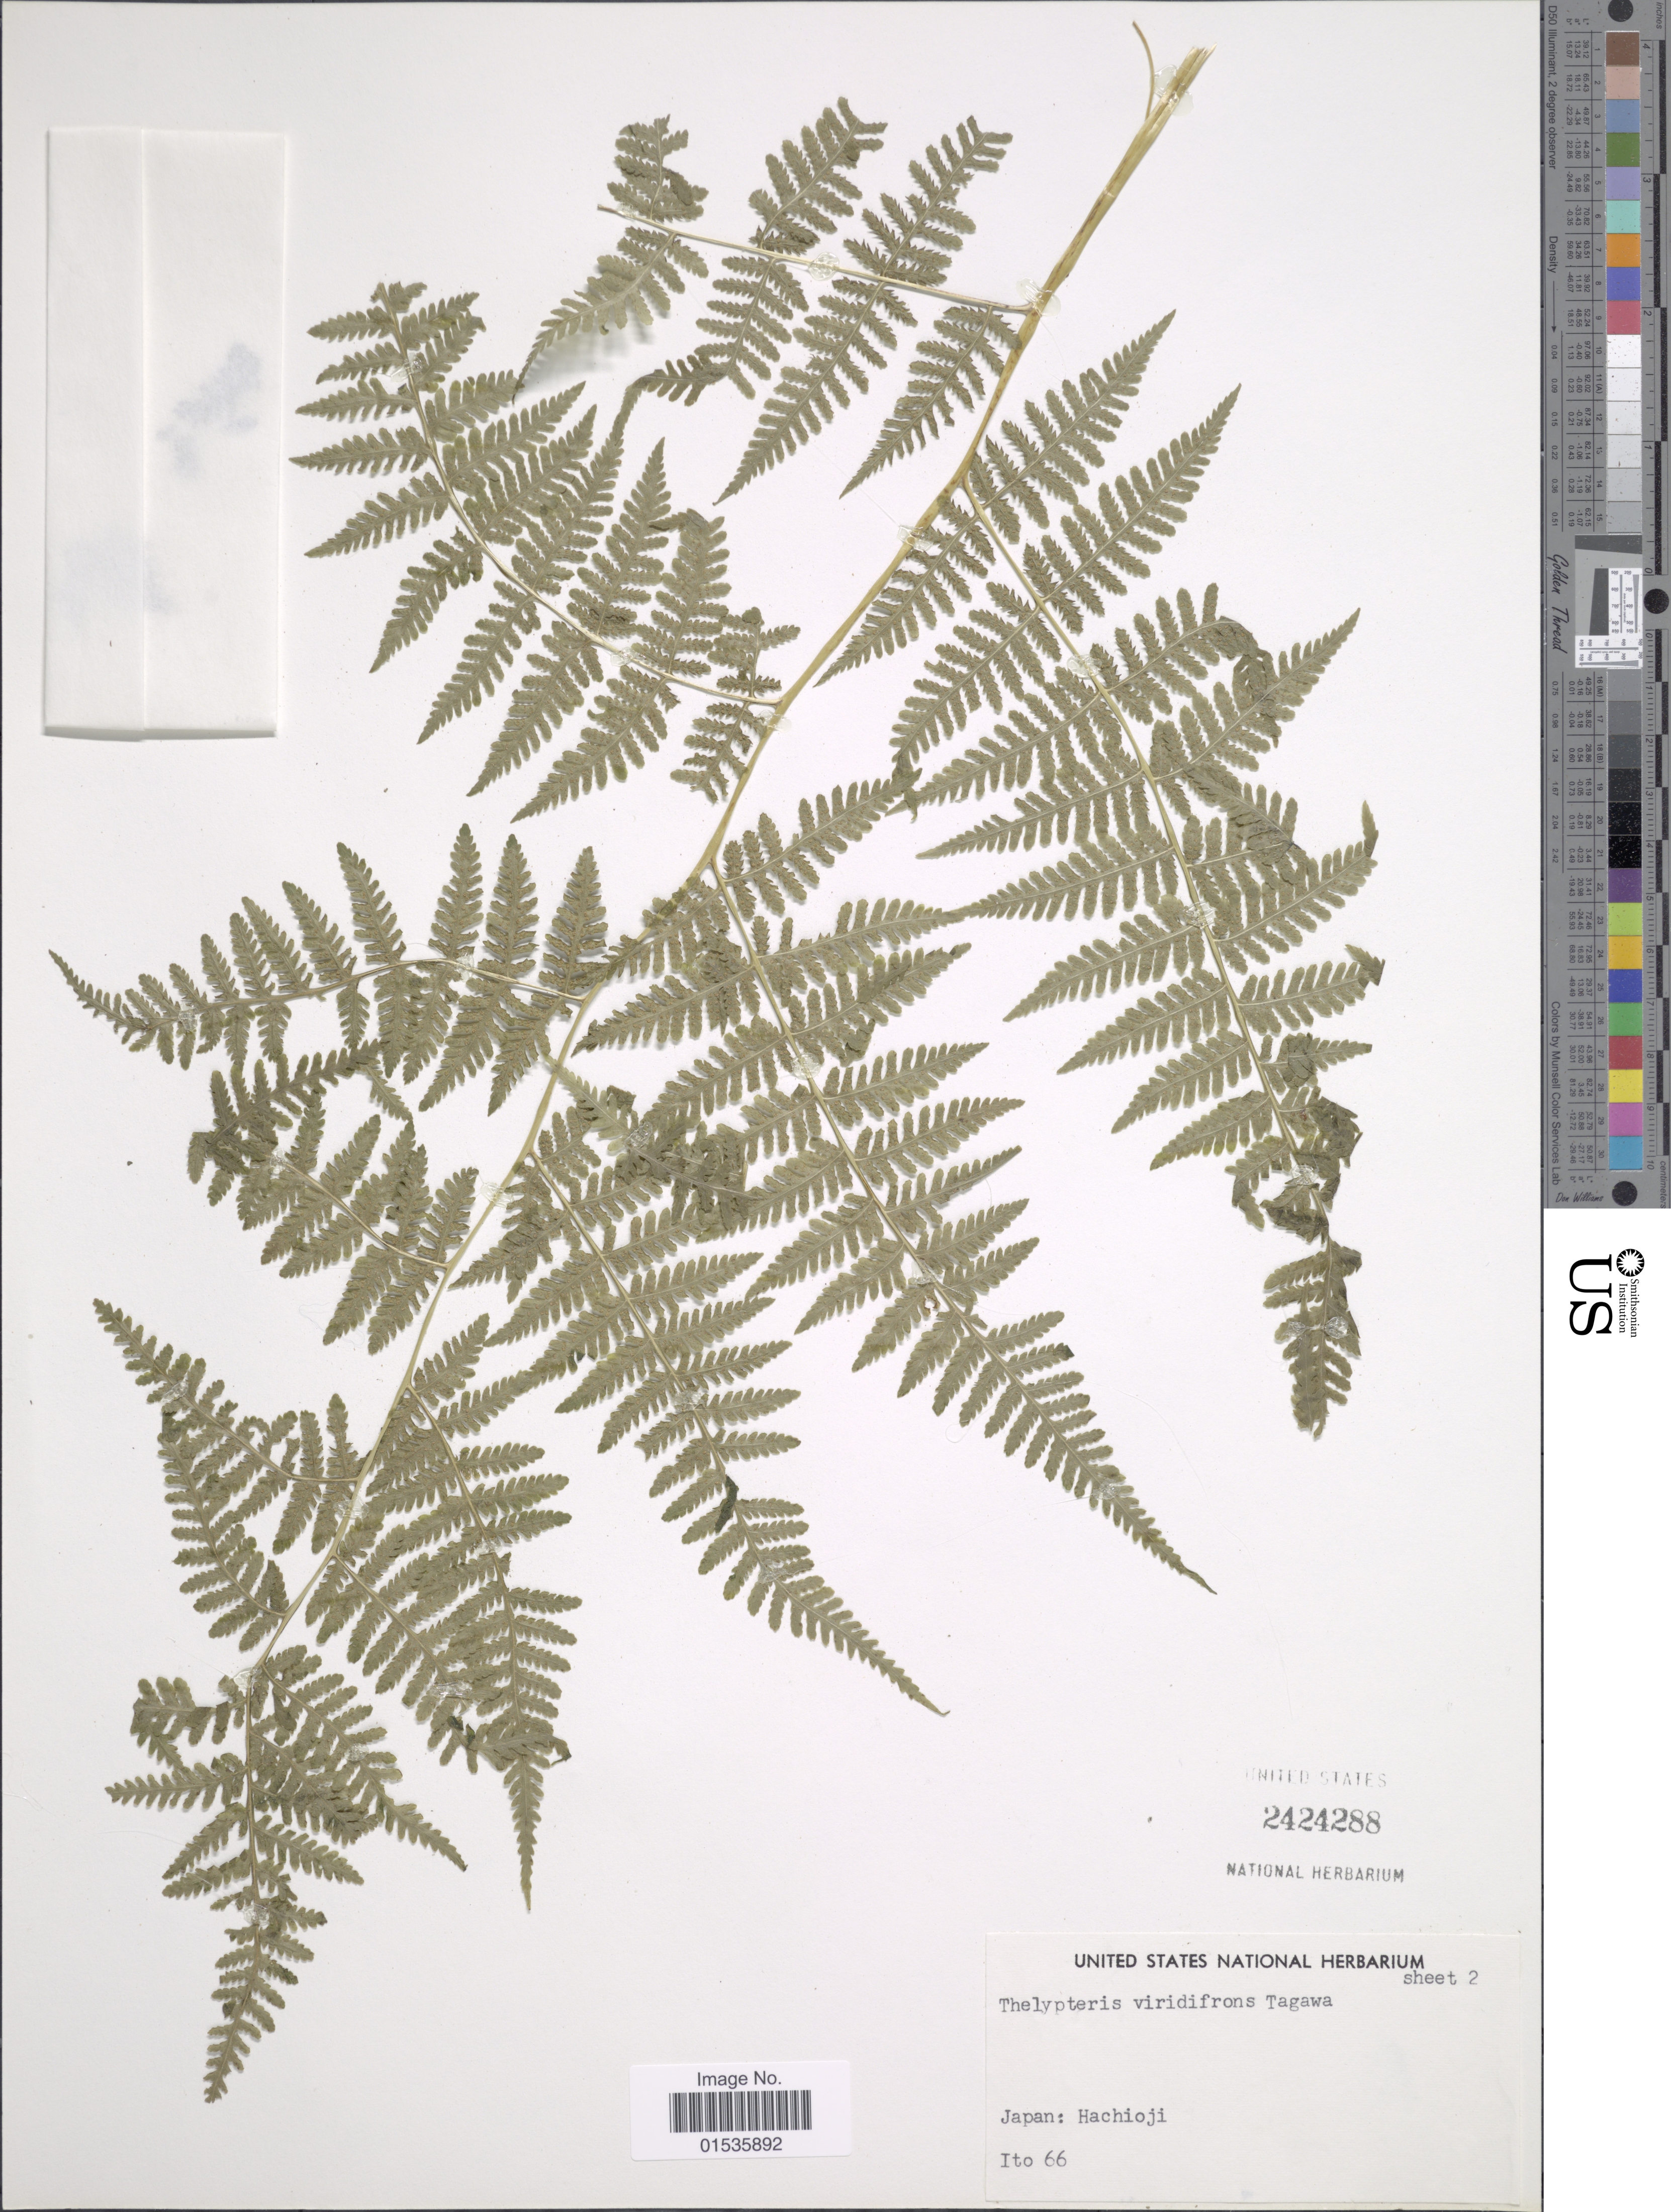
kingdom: Plantae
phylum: Tracheophyta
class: Polypodiopsida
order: Polypodiales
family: Thelypteridaceae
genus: Macrothelypteris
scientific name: Macrothelypteris viridifrons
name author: (Tagawa) Ching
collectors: -. Ito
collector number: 66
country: Japan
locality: Japan: Hachioji.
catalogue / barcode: US 2424288